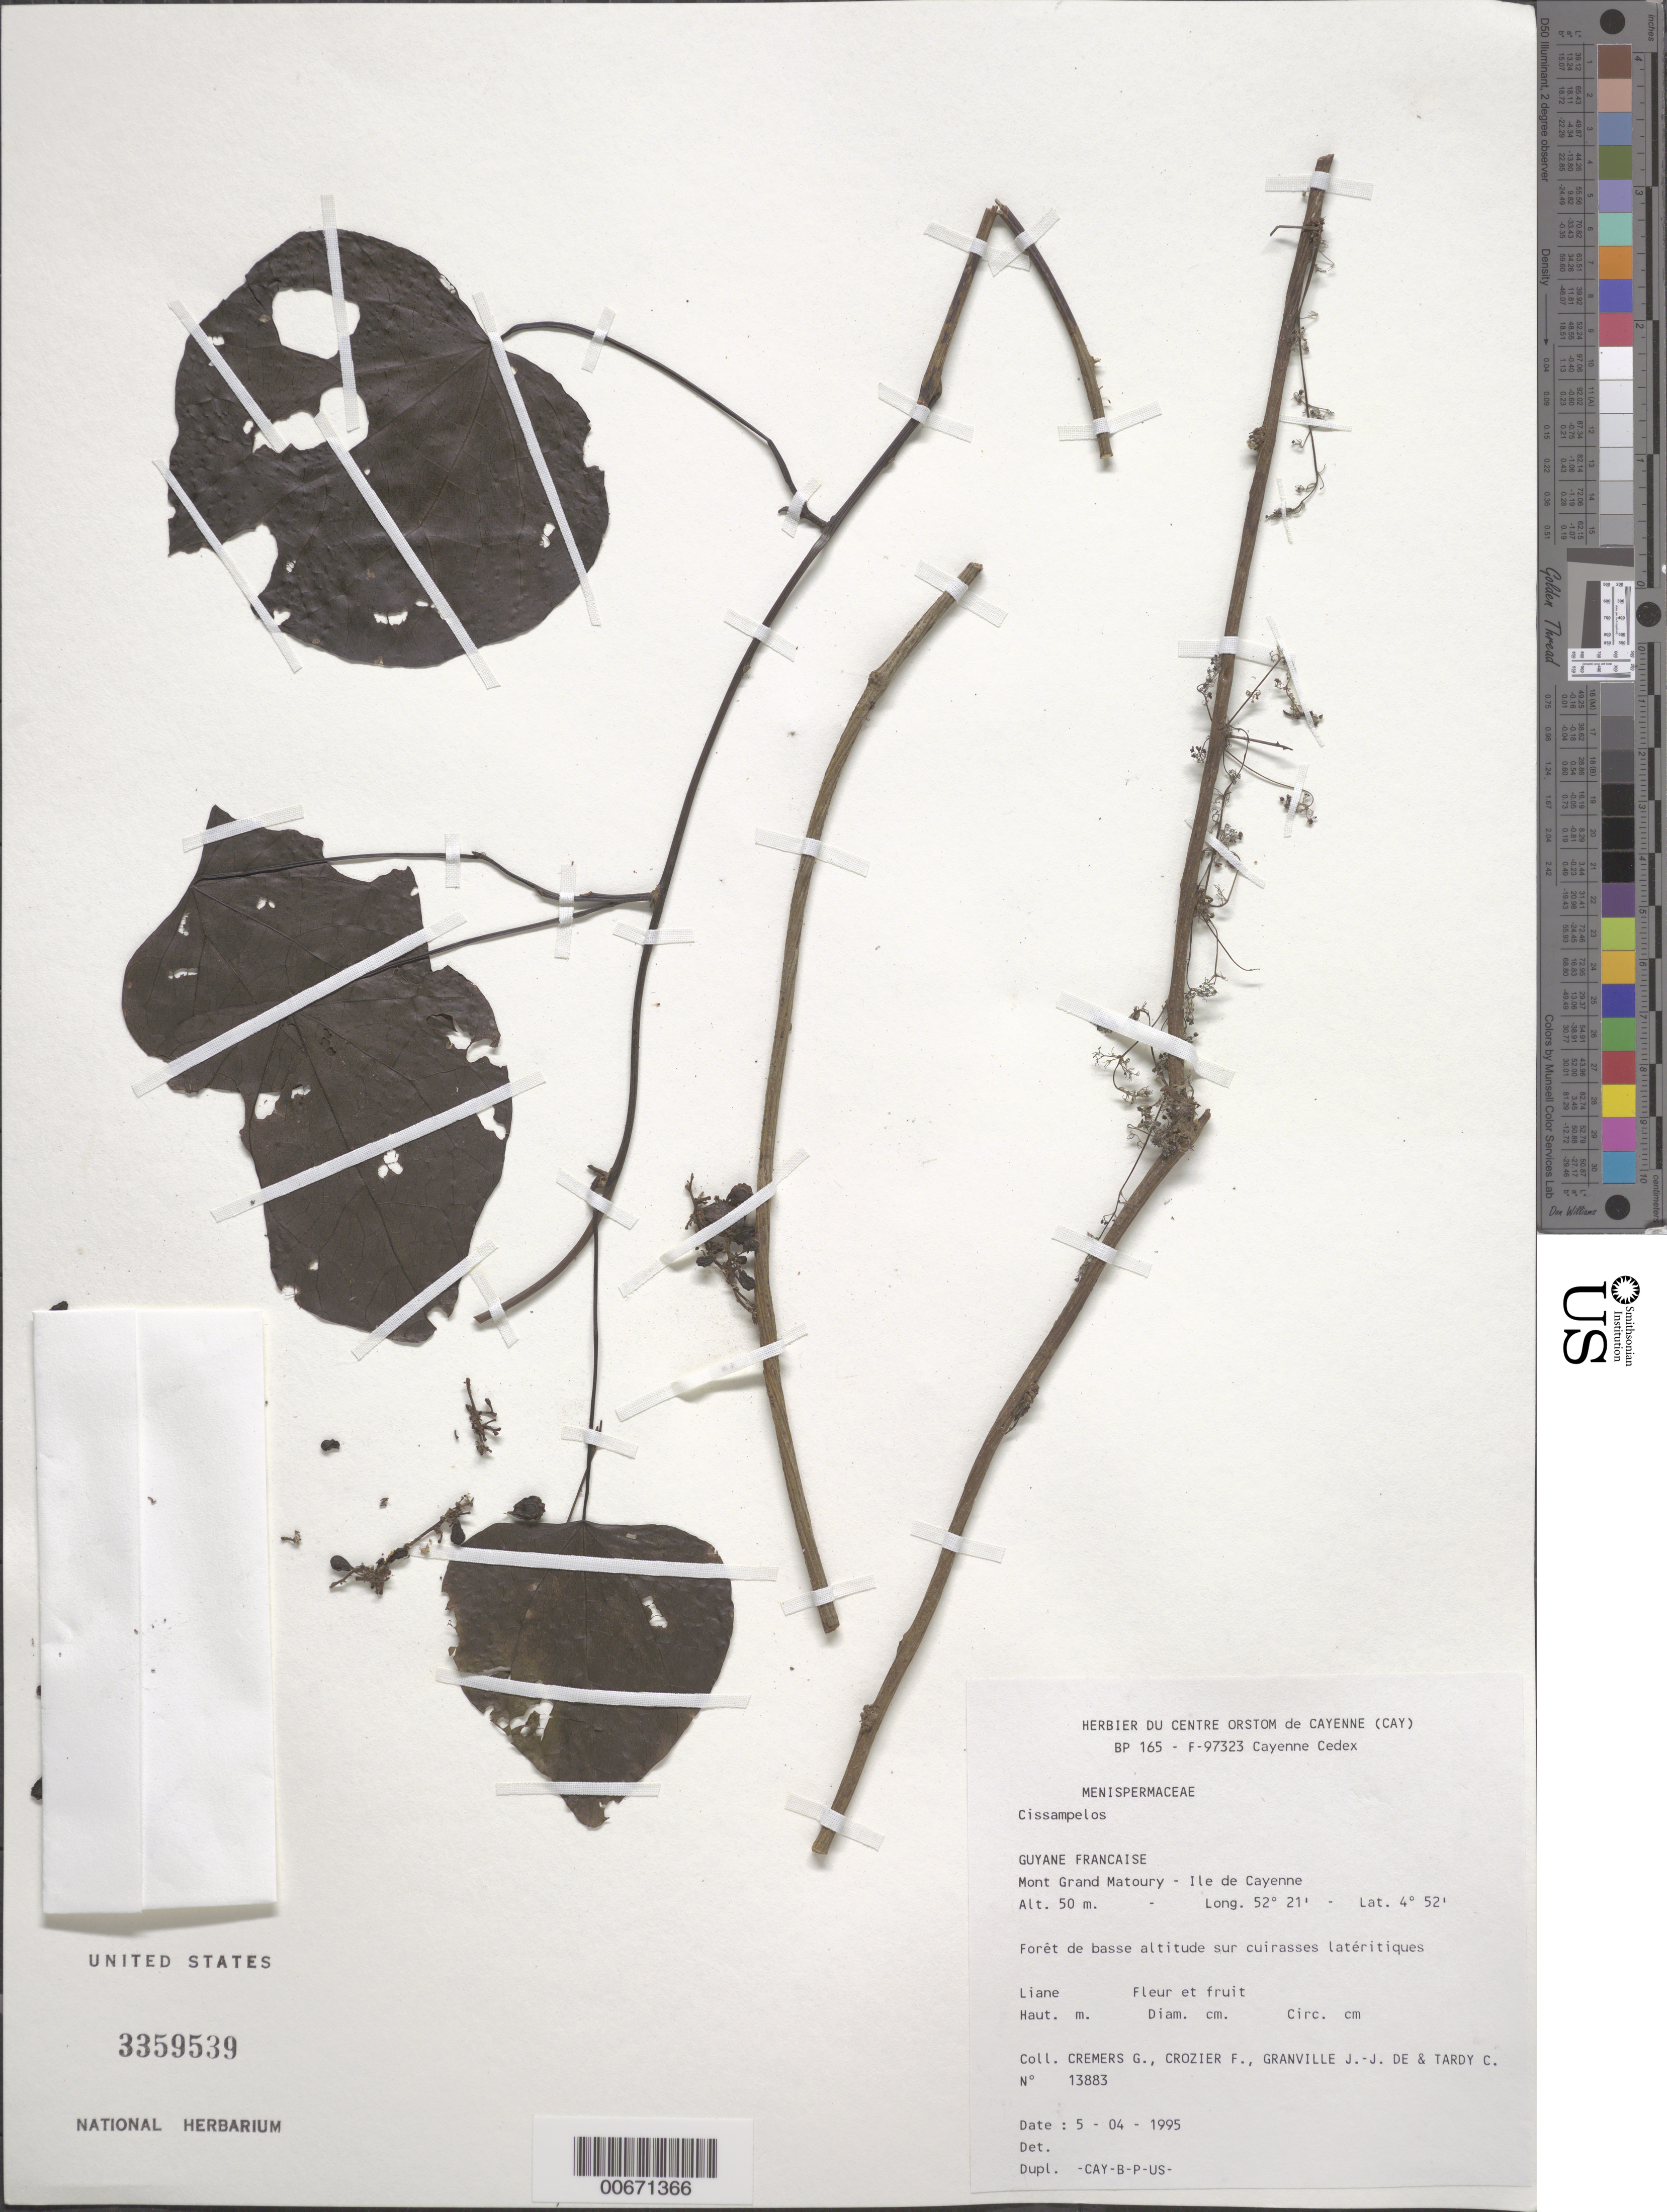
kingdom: Plantae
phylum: Tracheophyta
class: Magnoliopsida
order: Ranunculales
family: Menispermaceae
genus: Cissampelos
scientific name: Cissampelos sp.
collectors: G. Cremers, F. Crozier, J.-J. de Granville & C. Tardy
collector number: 13883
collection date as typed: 5-Apr-95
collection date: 1995-04-05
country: French Guiana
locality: Mont Grand Matoury, Ile de Cayenne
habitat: Forêt de basse altitude sur cuirasses latéritique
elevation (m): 50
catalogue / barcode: US 3359539